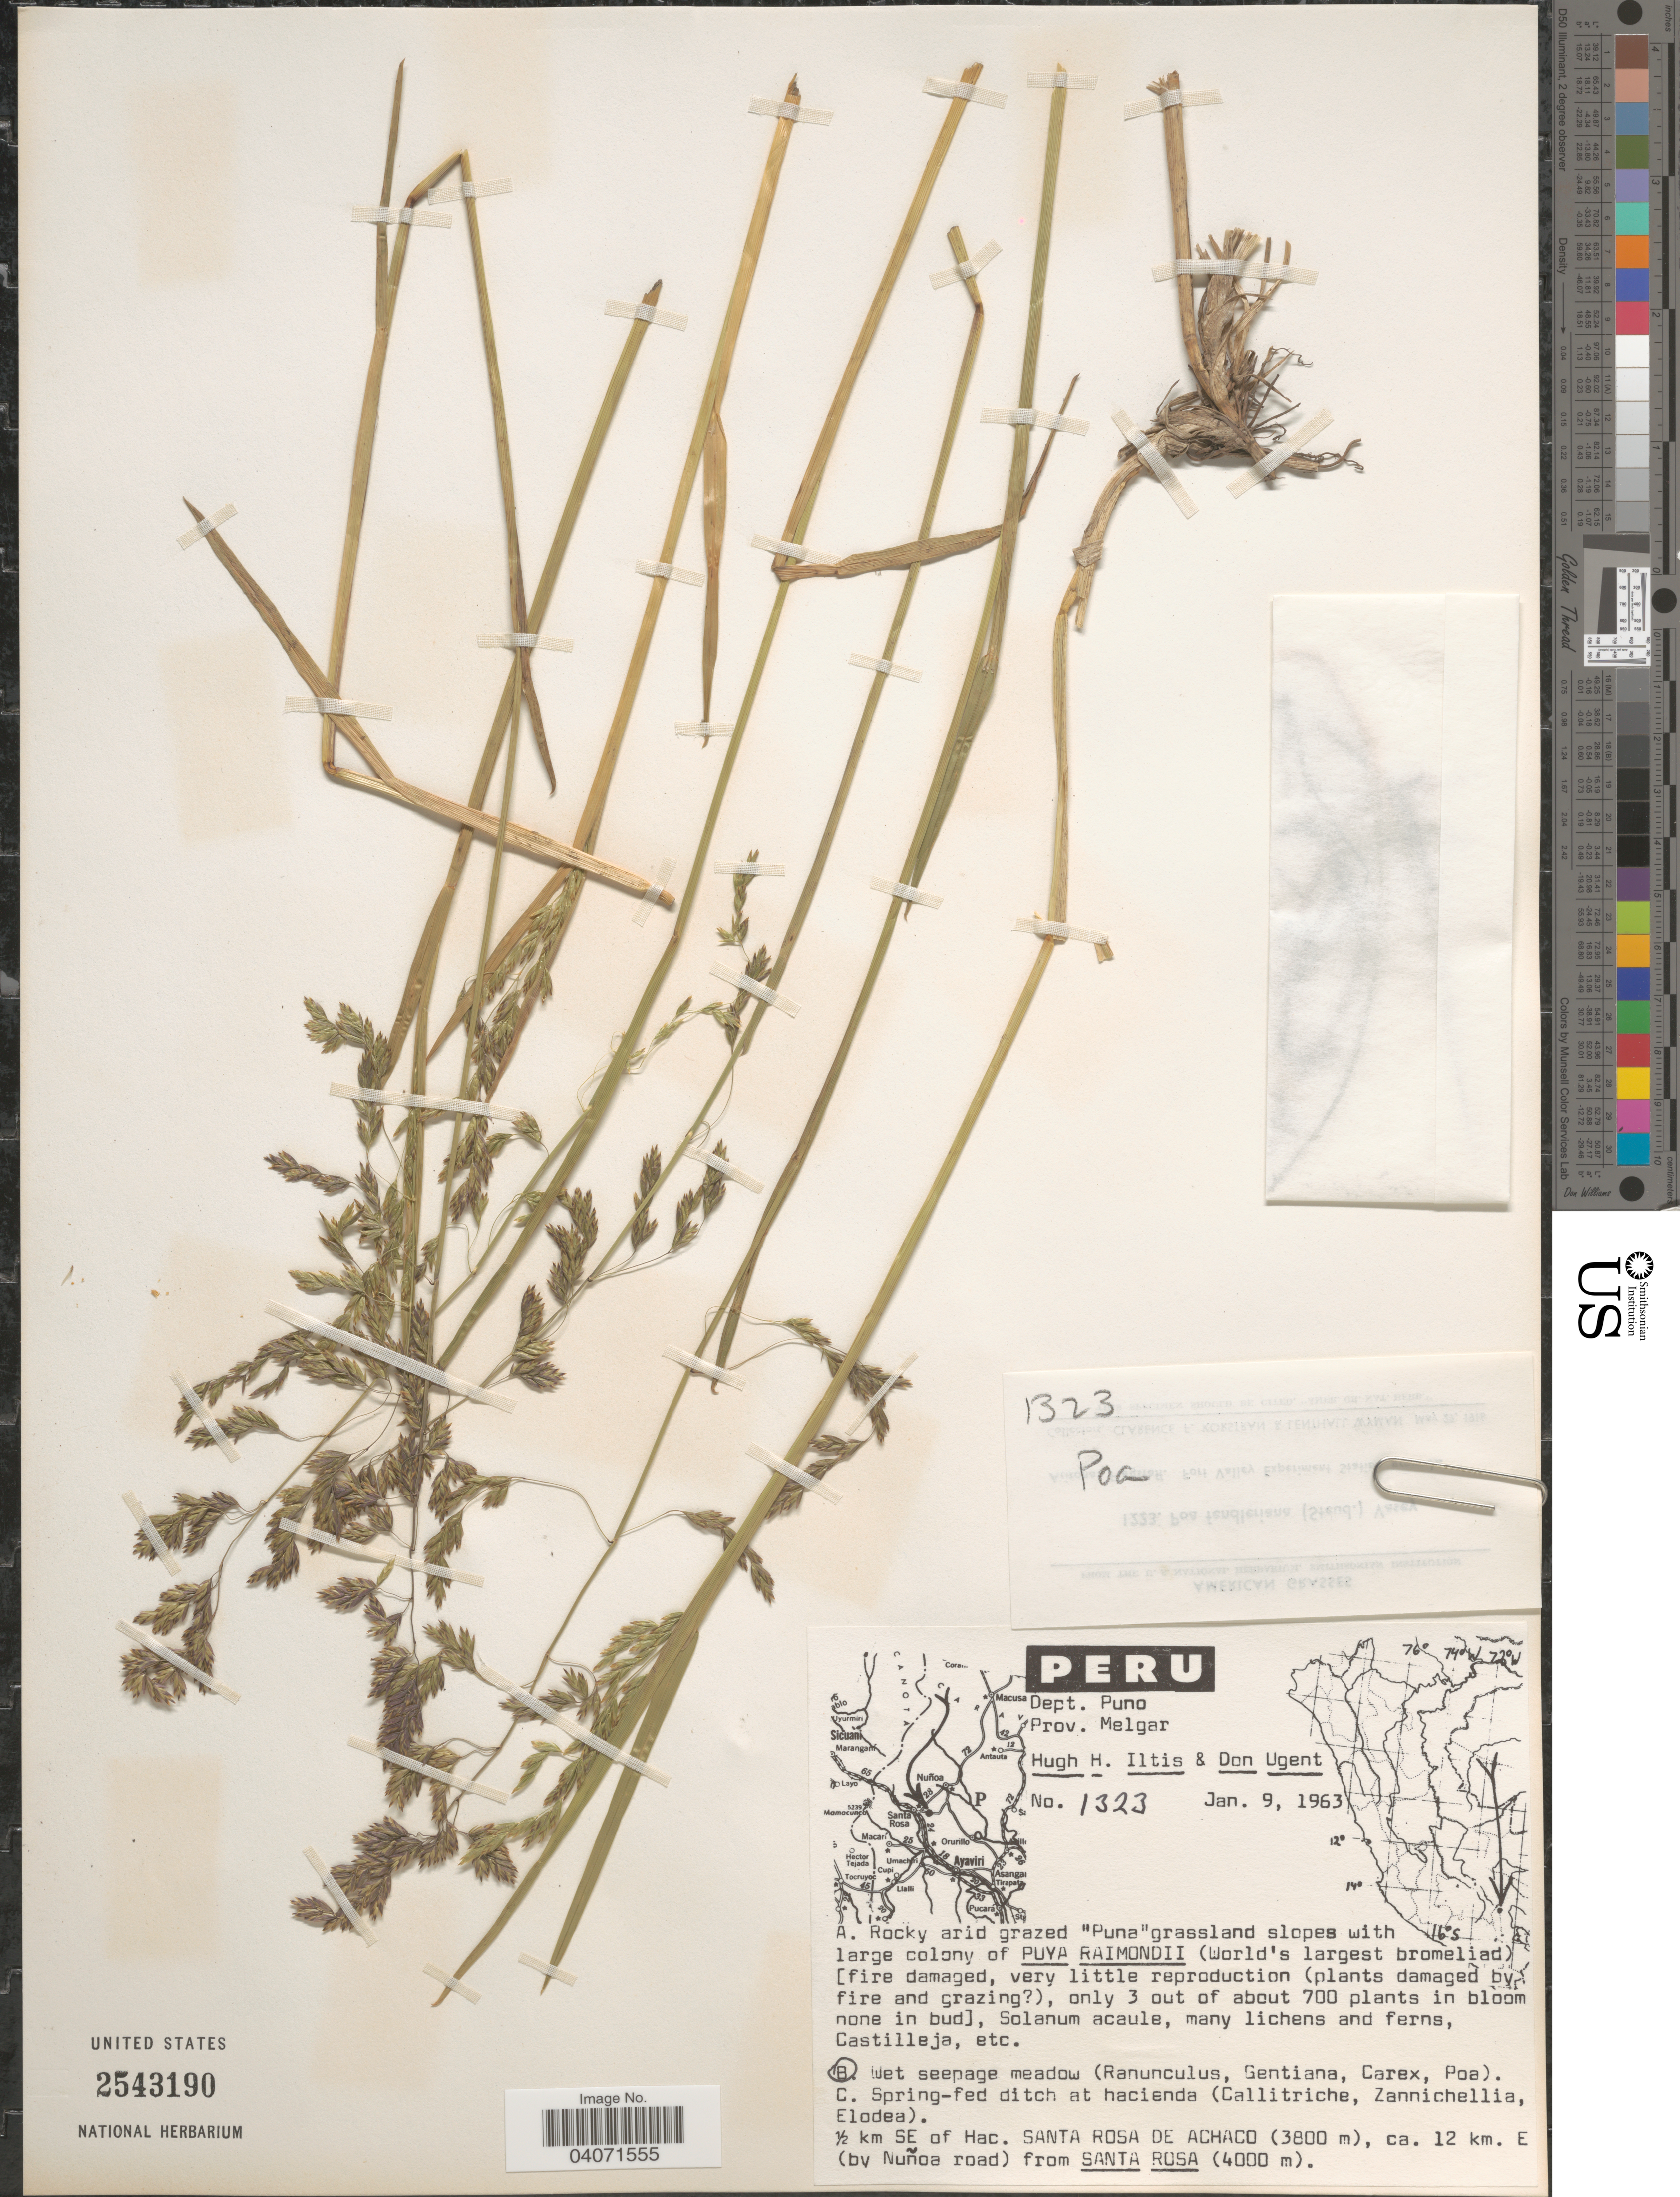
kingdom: Plantae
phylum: Tracheophyta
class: Liliopsida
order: Poales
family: Poaceae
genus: Poa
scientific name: Poa sp.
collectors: H. H. Iltis & D. Ugent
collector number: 1323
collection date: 1963-01-09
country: Peru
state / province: Puno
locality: Dept. Puno. Prov. Melgar. ½ km SE of Hac. Santa Rosa de Achaco, ca. 12 km. E (by Nuñoa road) from Santa Rosa.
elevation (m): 3800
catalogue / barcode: US 2543190